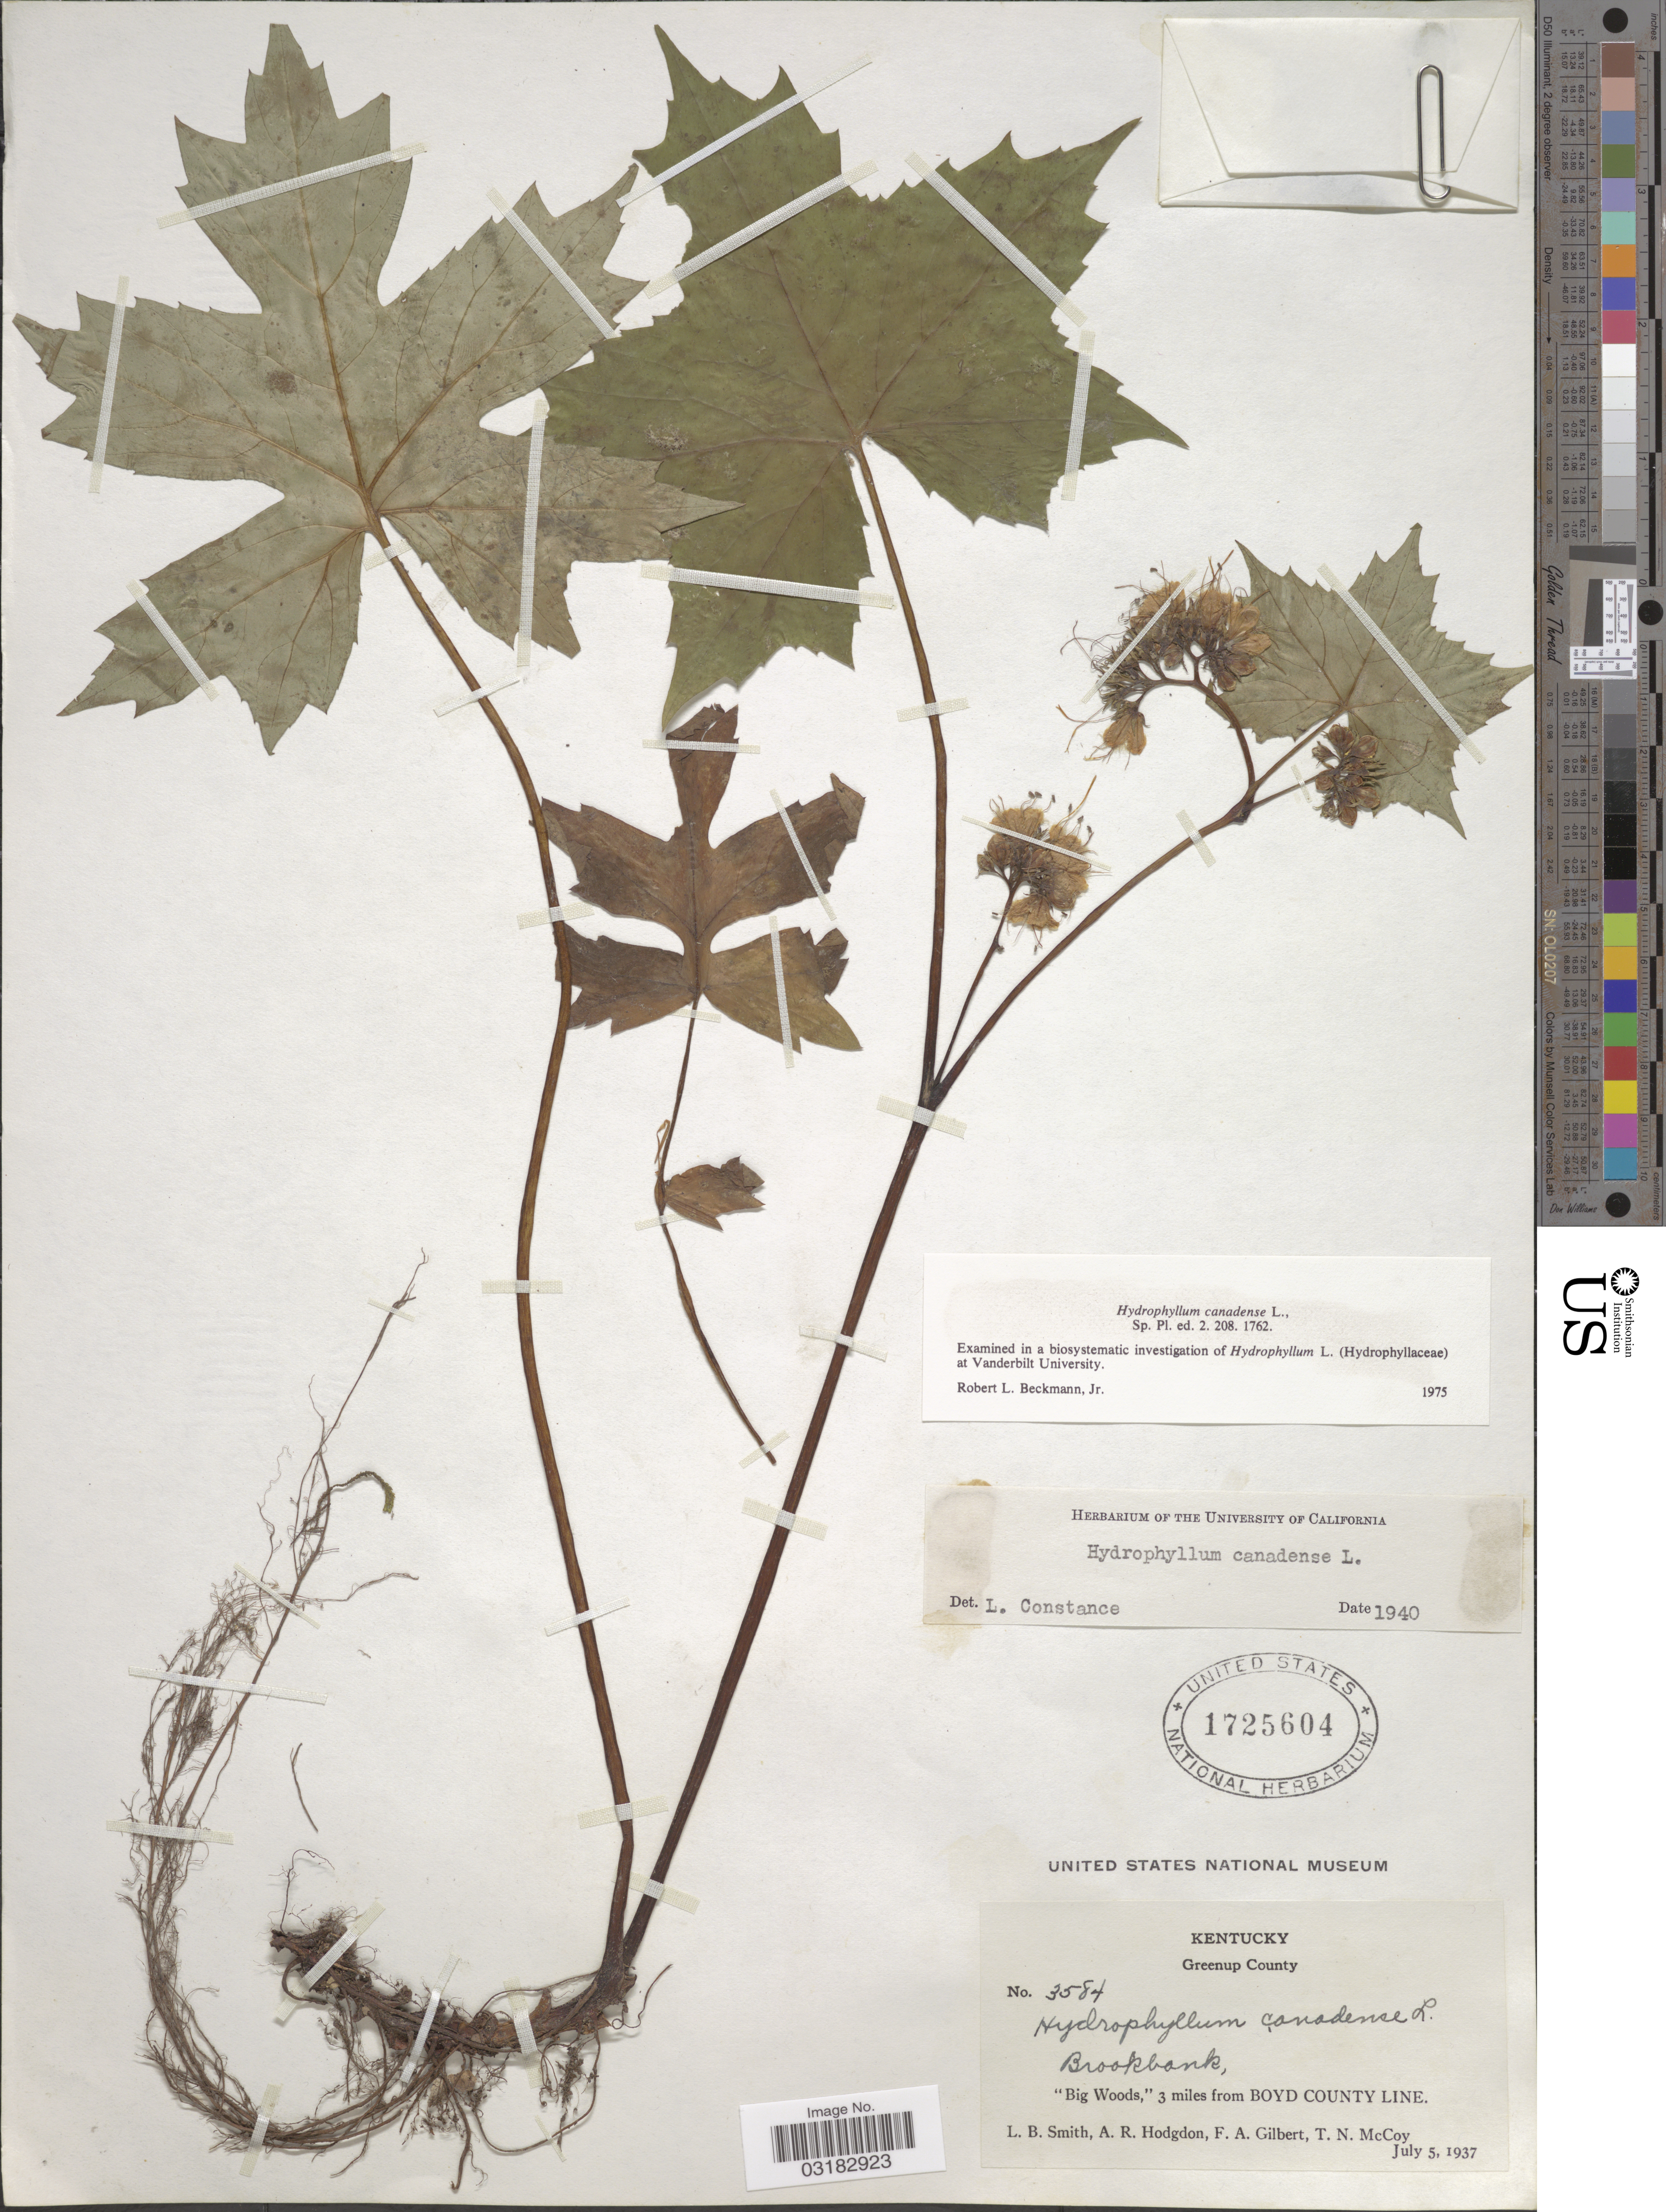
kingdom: Plantae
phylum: Tracheophyta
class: Magnoliopsida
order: Boraginales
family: Hydrophyllaceae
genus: Hydrophyllum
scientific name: Hydrophyllum canadense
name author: L.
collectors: L. Smith, A. R. Hodgdon, F. A. Gilbert & T. N. McCoy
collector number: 3584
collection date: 1937-07-05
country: United States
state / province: Kentucky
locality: Greenup County. Brookbank. "Big Woods", 3 miles from Boyd County Line.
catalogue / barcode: US 1725604